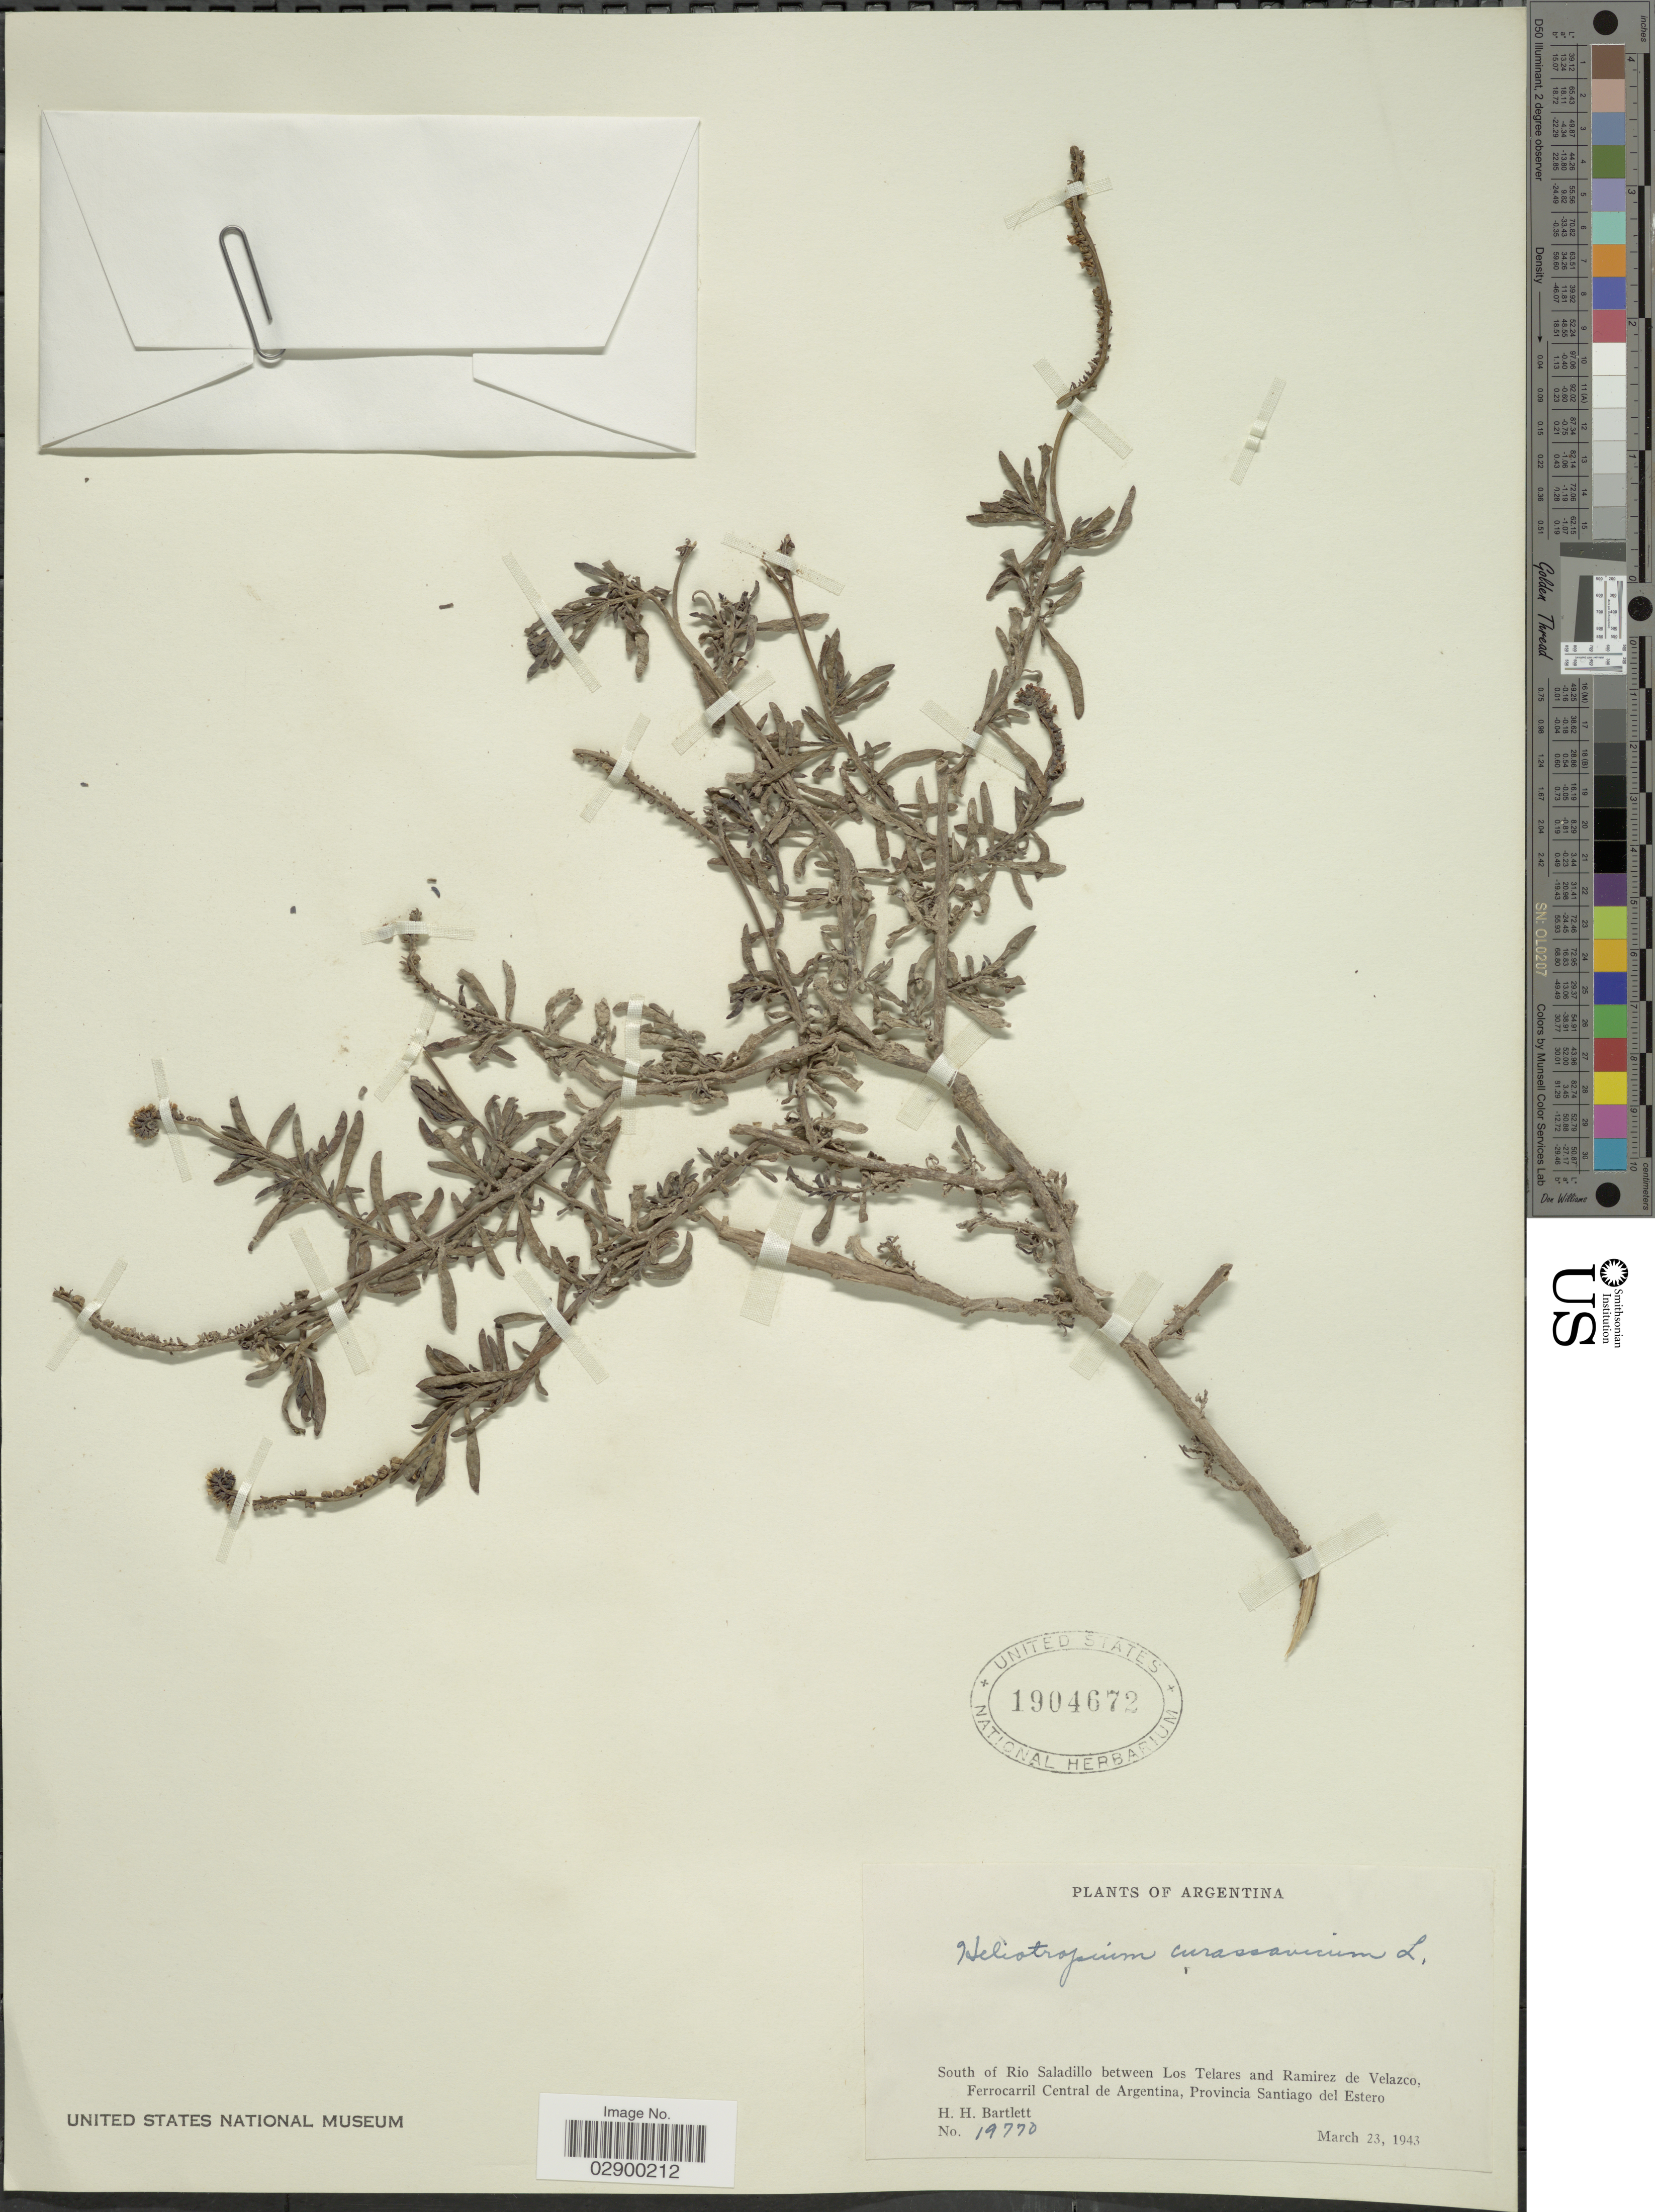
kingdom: Plantae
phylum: Tracheophyta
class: Magnoliopsida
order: Boraginales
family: Heliotropiaceae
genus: Heliotropium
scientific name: Heliotropium curassavicum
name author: L.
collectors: H. H. Bartlett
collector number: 19770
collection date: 1943-03-23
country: Argentina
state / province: Santiago del Estero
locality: South of Rio Saladillo between Los Telares and Ramirez de Velazco, Ferrocarril Central de Argentina, Provincia Santiago del Estero.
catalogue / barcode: US 1904672